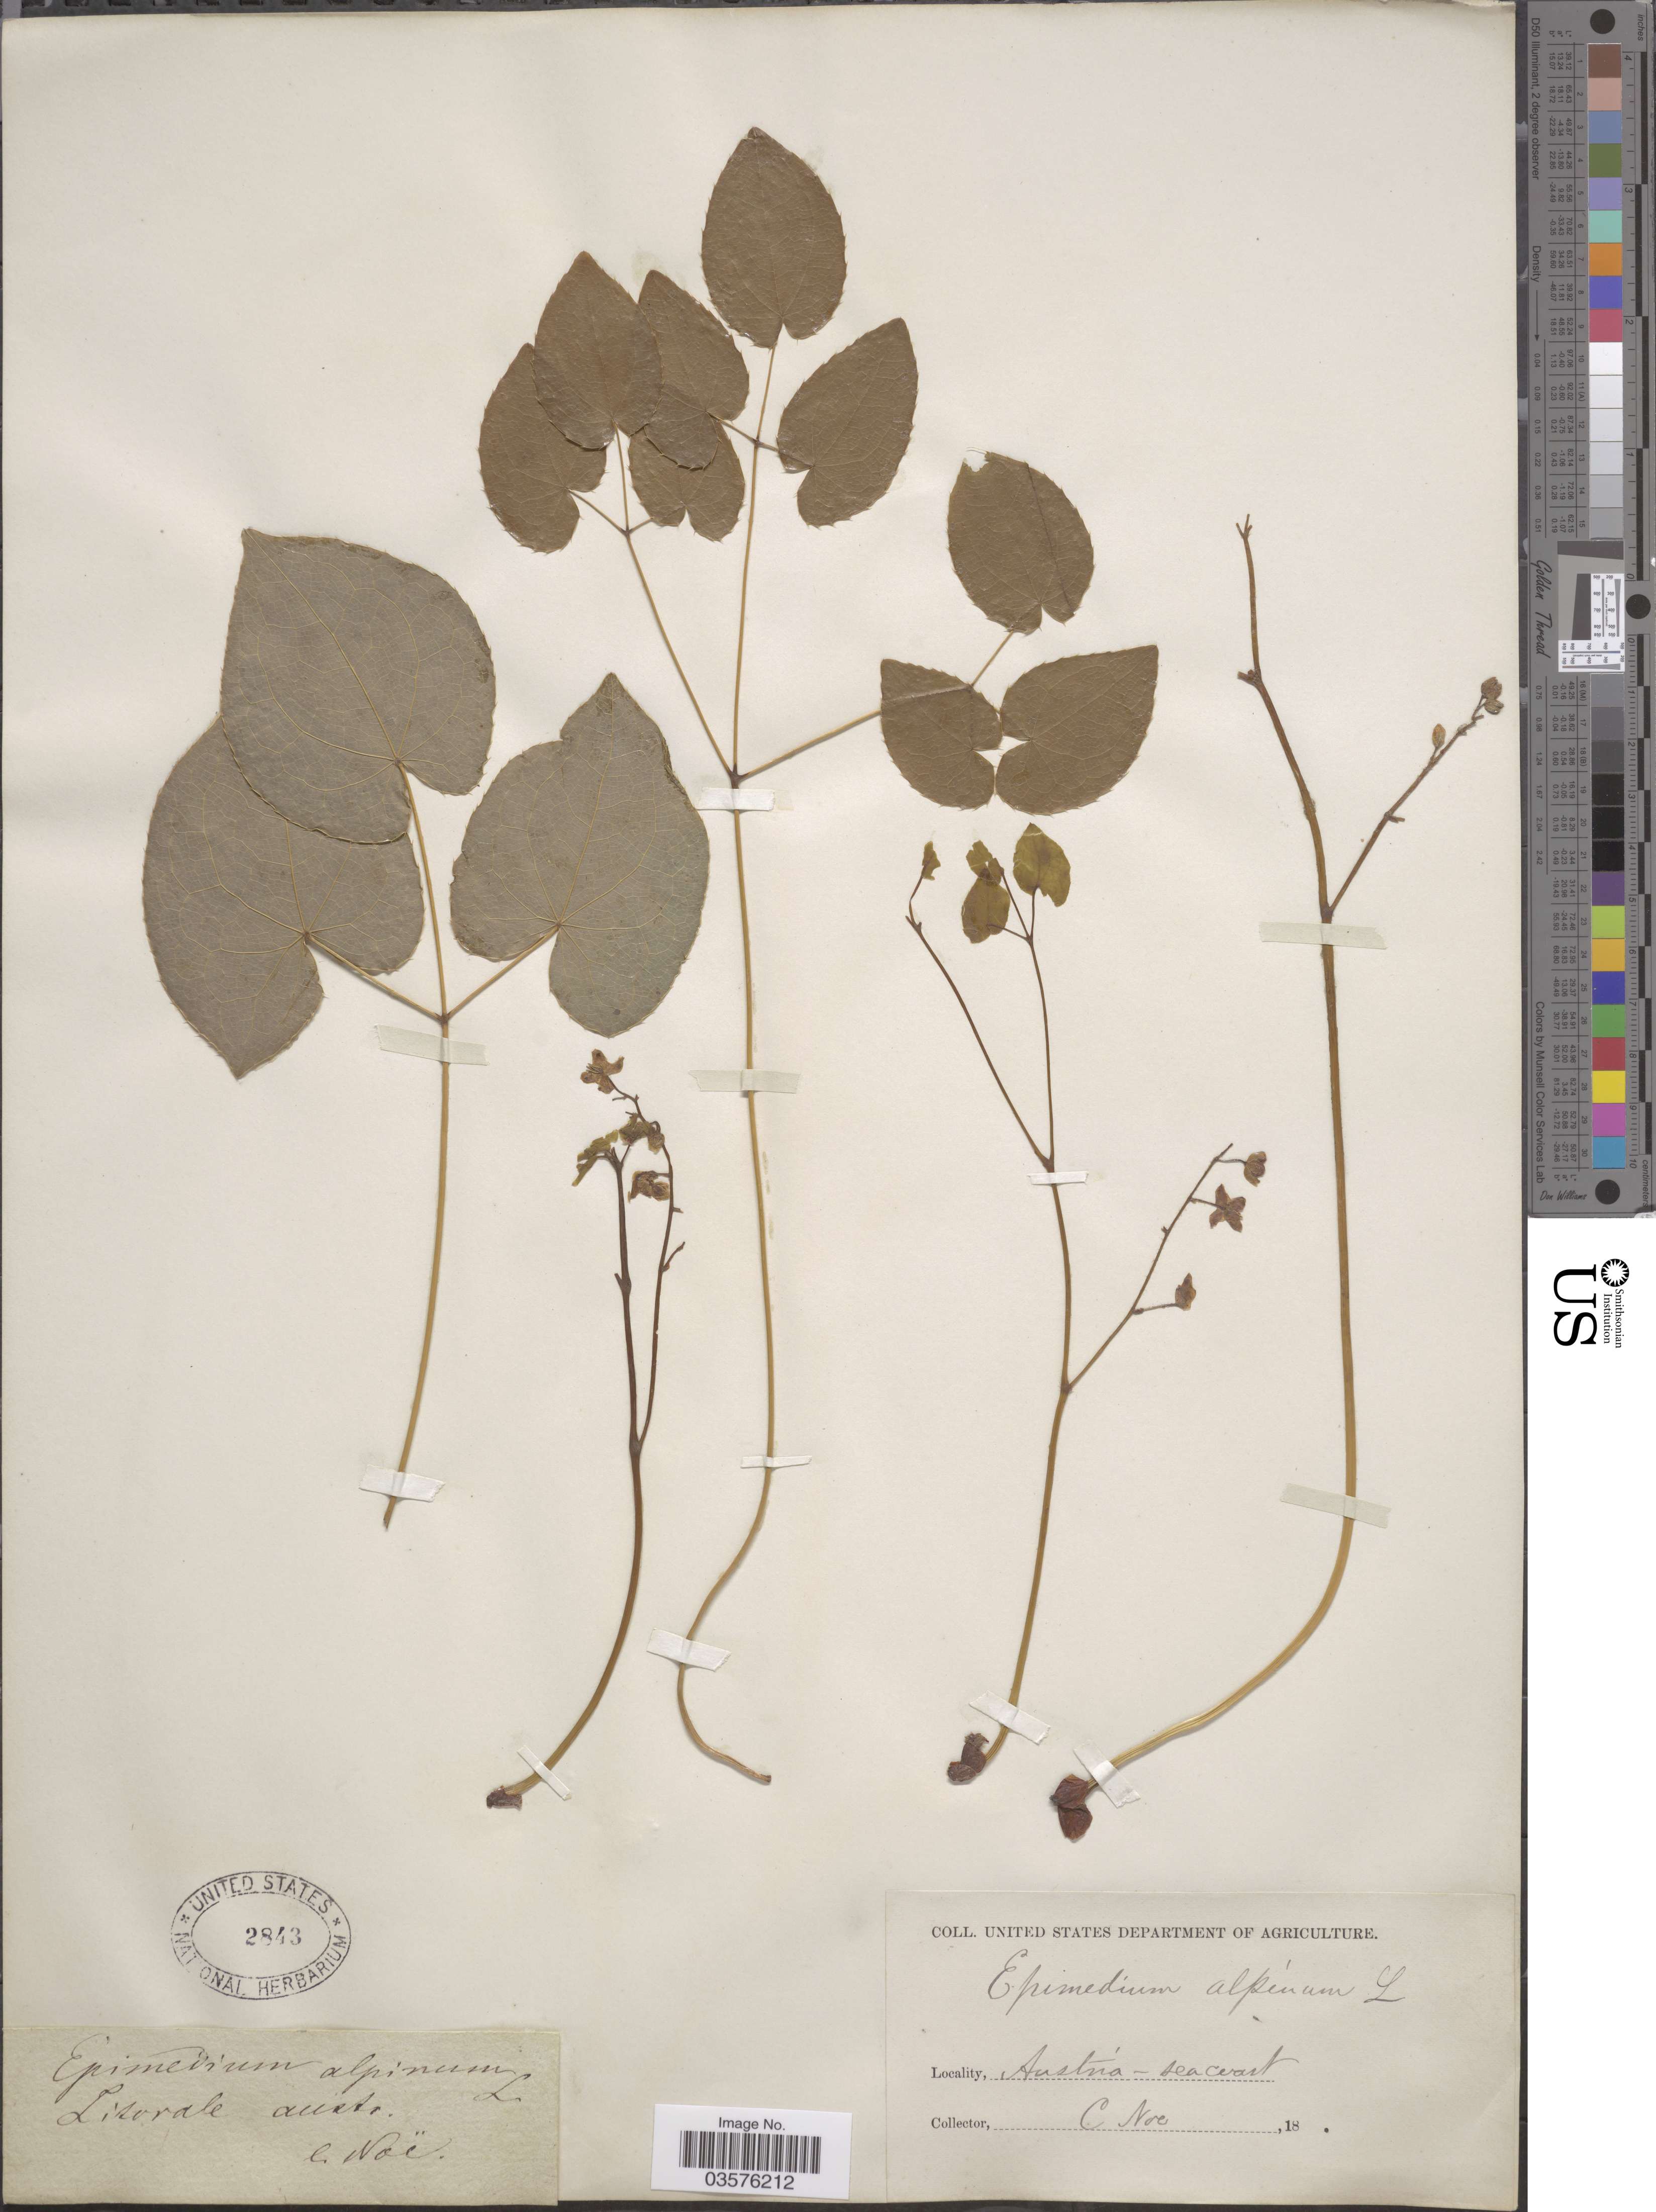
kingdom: Plantae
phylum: Tracheophyta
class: Magnoliopsida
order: Ranunculales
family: Berberidaceae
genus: Epimedium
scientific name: Epimedium alpinum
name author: L.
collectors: C. Noe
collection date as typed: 18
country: Austria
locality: Litorale, Austr. sea coast.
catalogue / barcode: US 2843